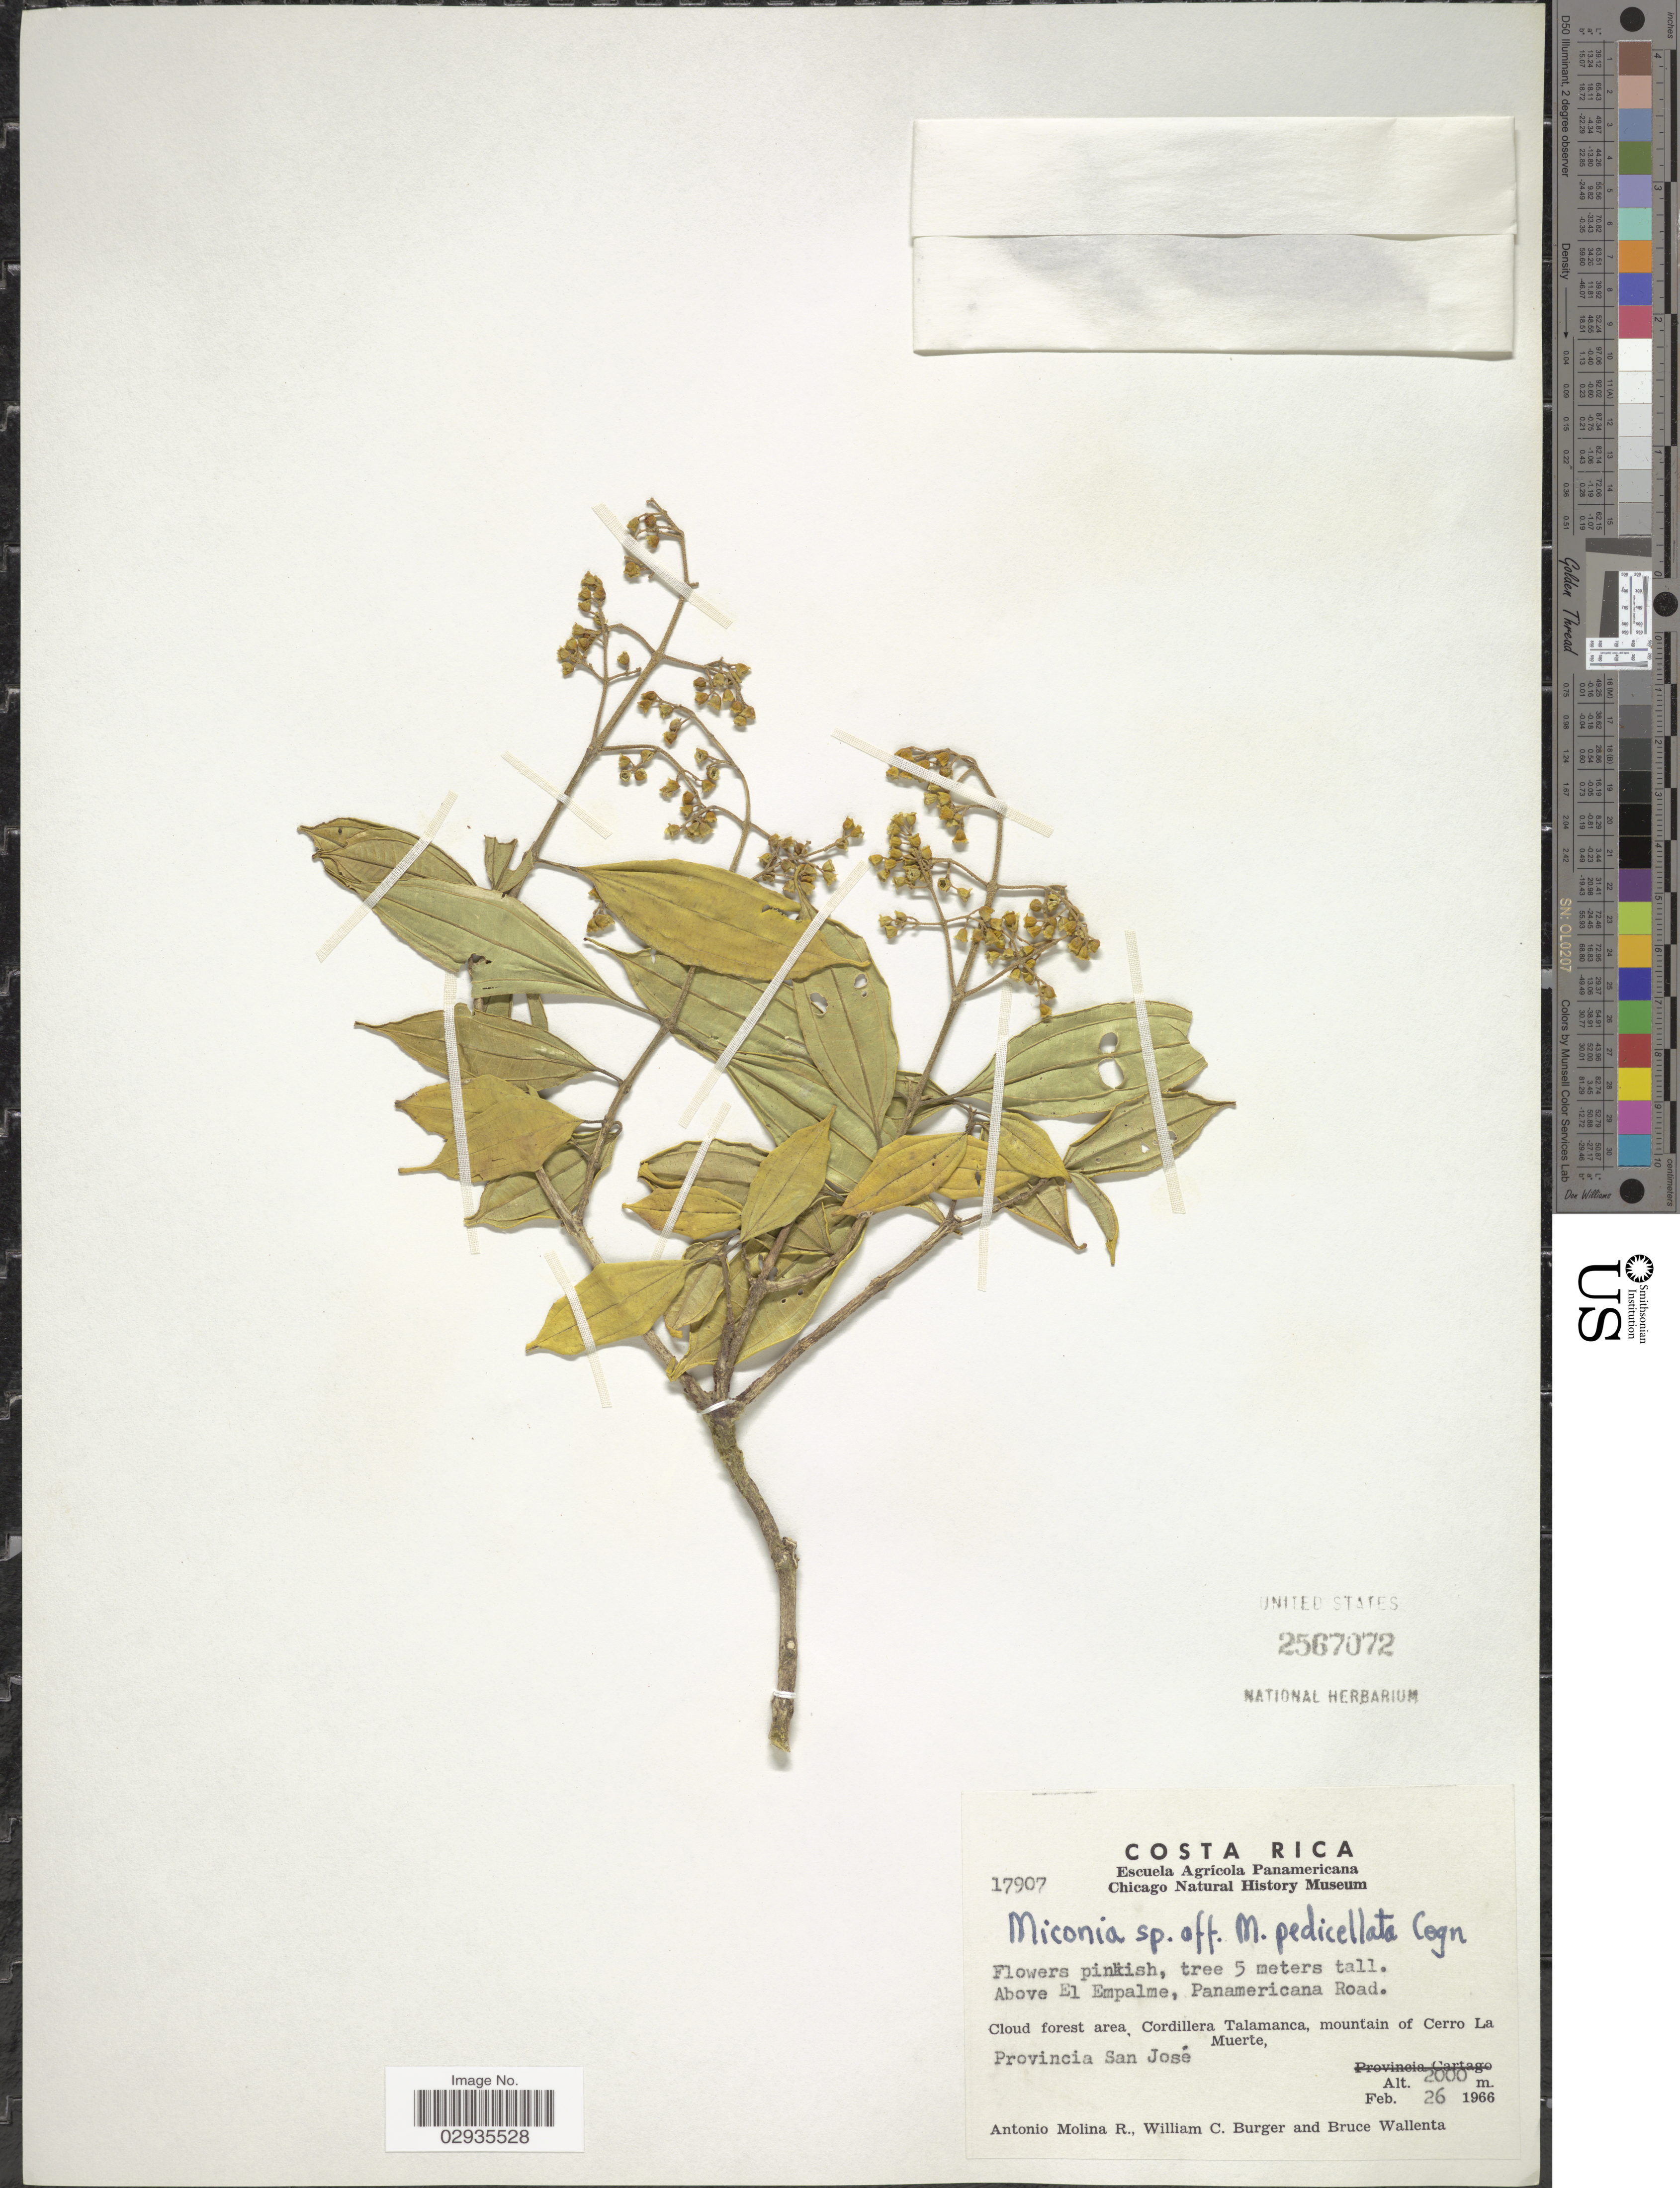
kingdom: Plantae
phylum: Tracheophyta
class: Magnoliopsida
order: Myrtales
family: Melastomataceae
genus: Miconia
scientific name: Miconia sp.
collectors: A. Molina R., W. Burger & B. Wallenta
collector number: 17907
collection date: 1966-02-26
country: Costa Rica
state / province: San José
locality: Above El Empalme, Panamericana Road, Cloud forest area, Cordillera Talamanca, mountain of Cerro La Muerte.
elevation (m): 2000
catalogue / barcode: US 2567072